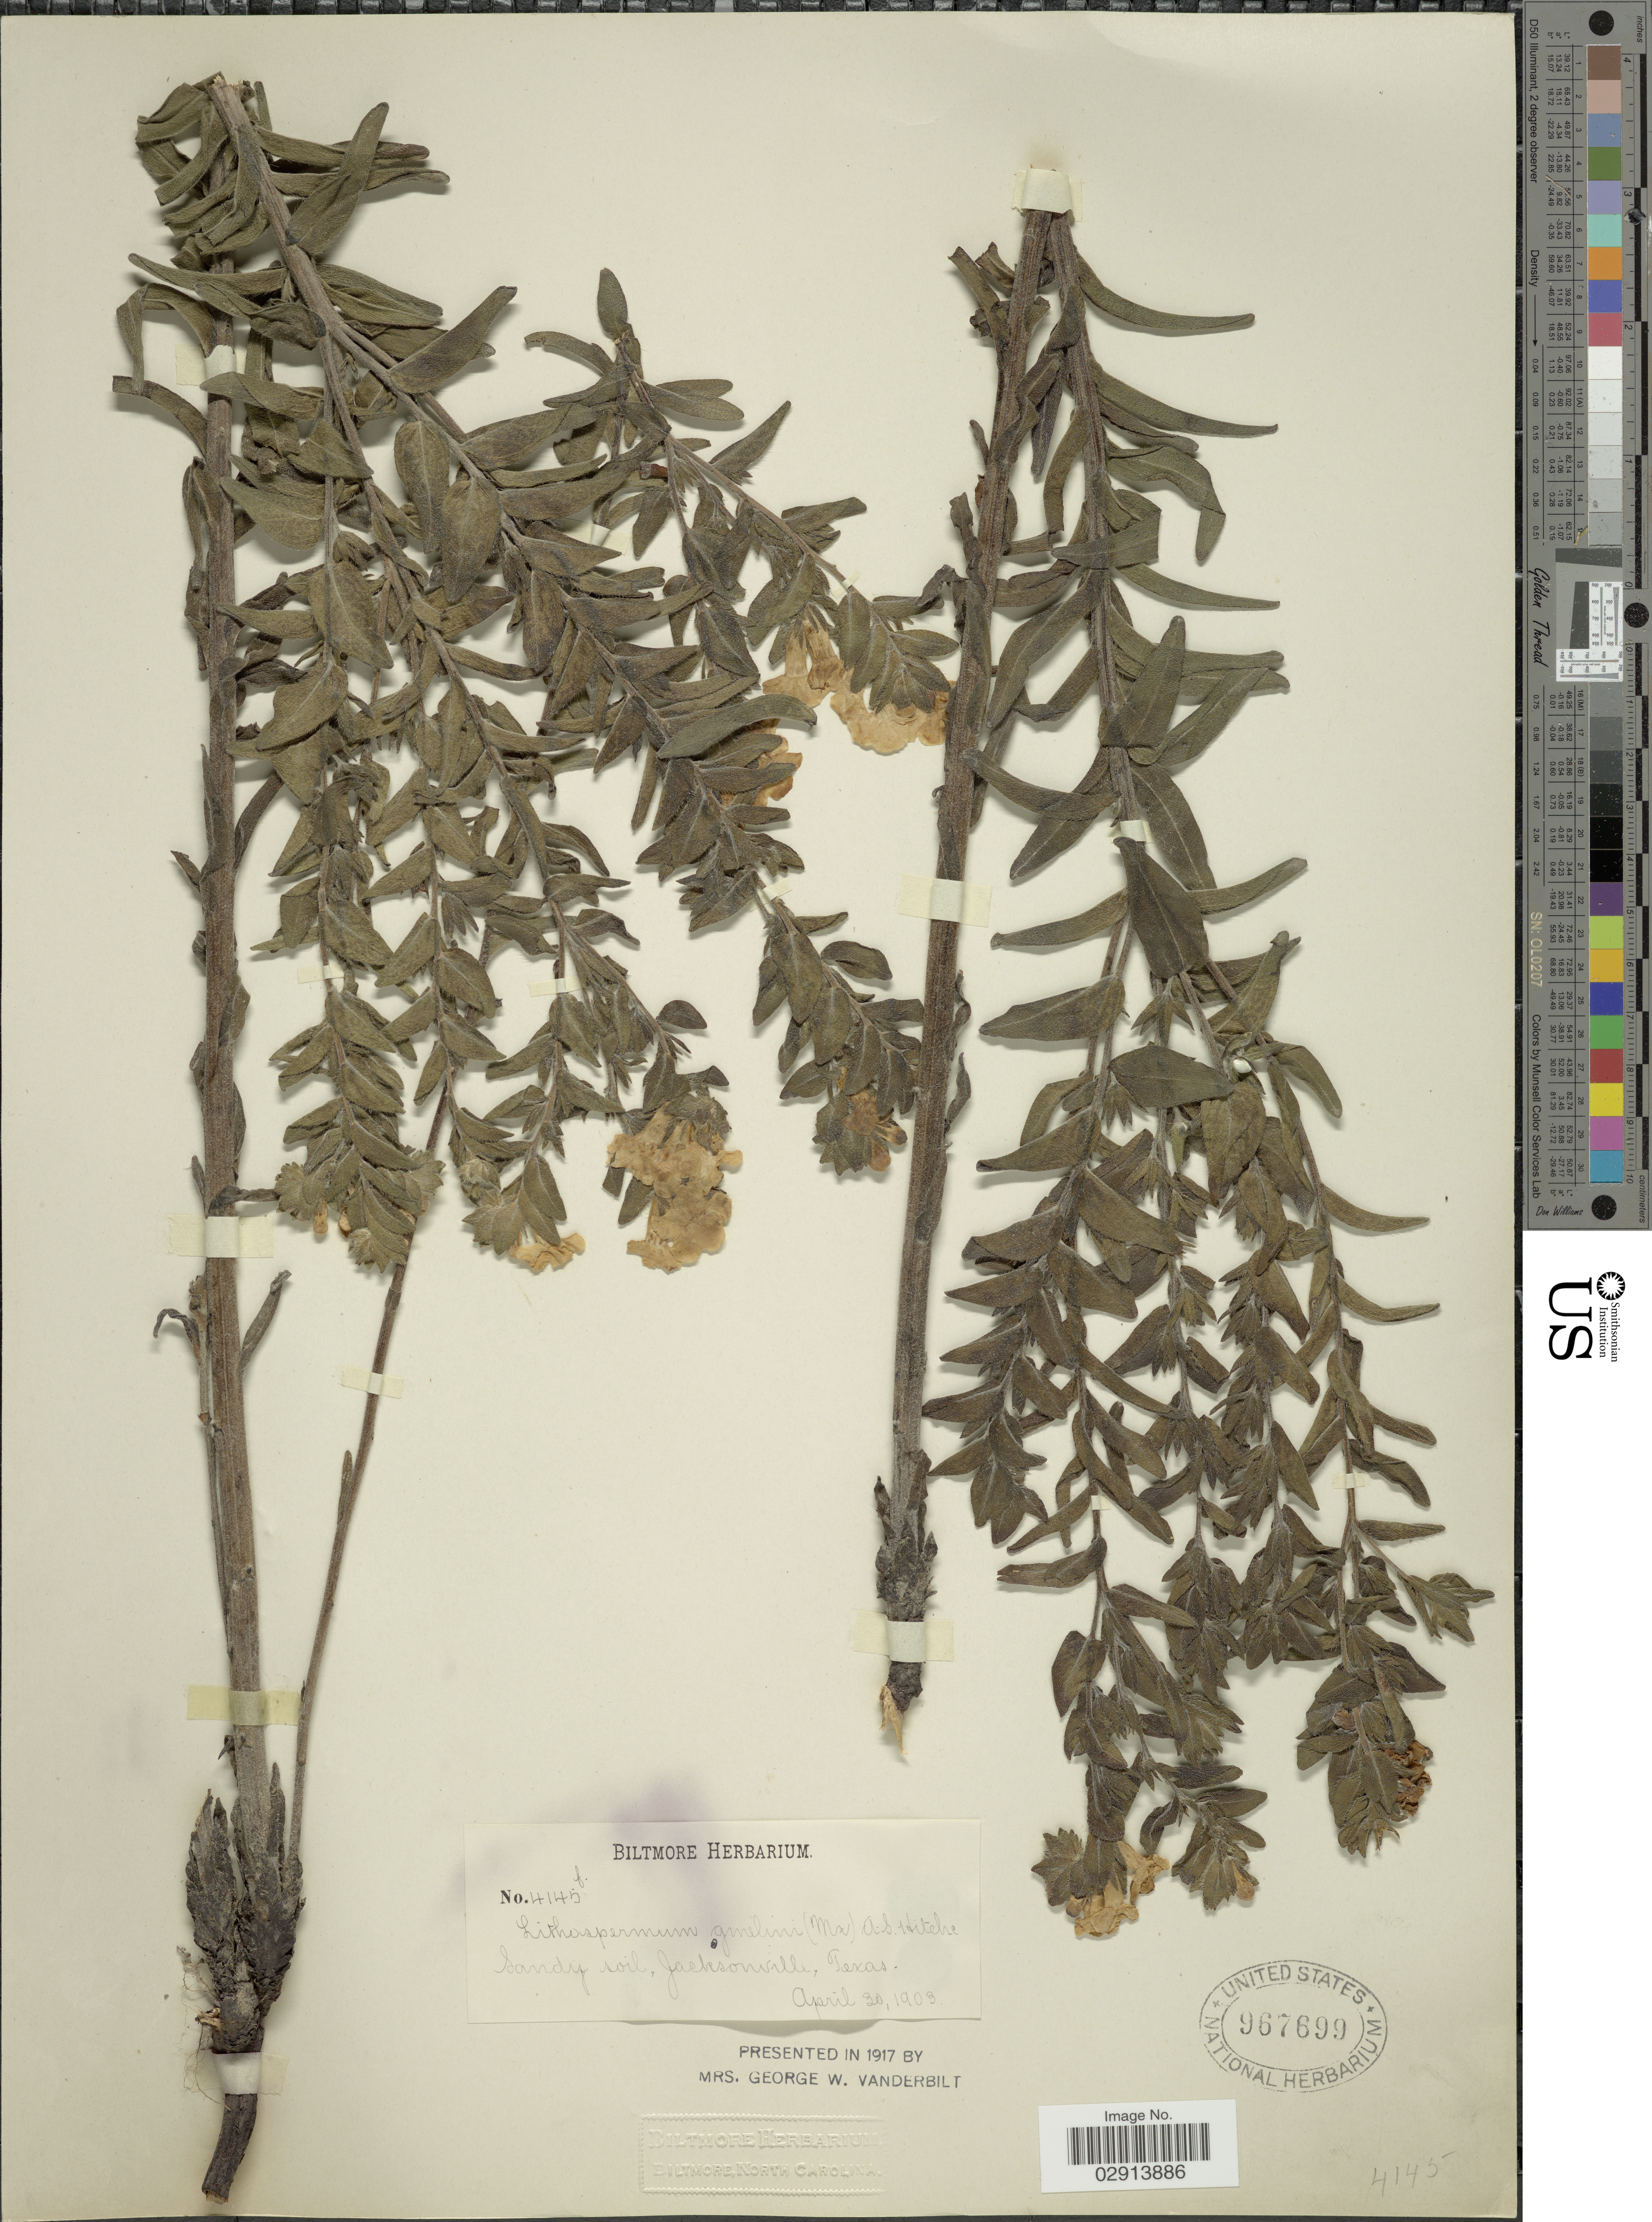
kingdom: Plantae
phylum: Tracheophyta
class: Magnoliopsida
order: Boraginales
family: Boraginaceae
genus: Lithospermum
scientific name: Lithospermum caroliniense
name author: (J.F. Gmel.) MacMill.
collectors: ex herb. Biltmore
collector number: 4145f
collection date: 1903-04-30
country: United States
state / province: Texas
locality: Jacksonville.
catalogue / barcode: US 967699